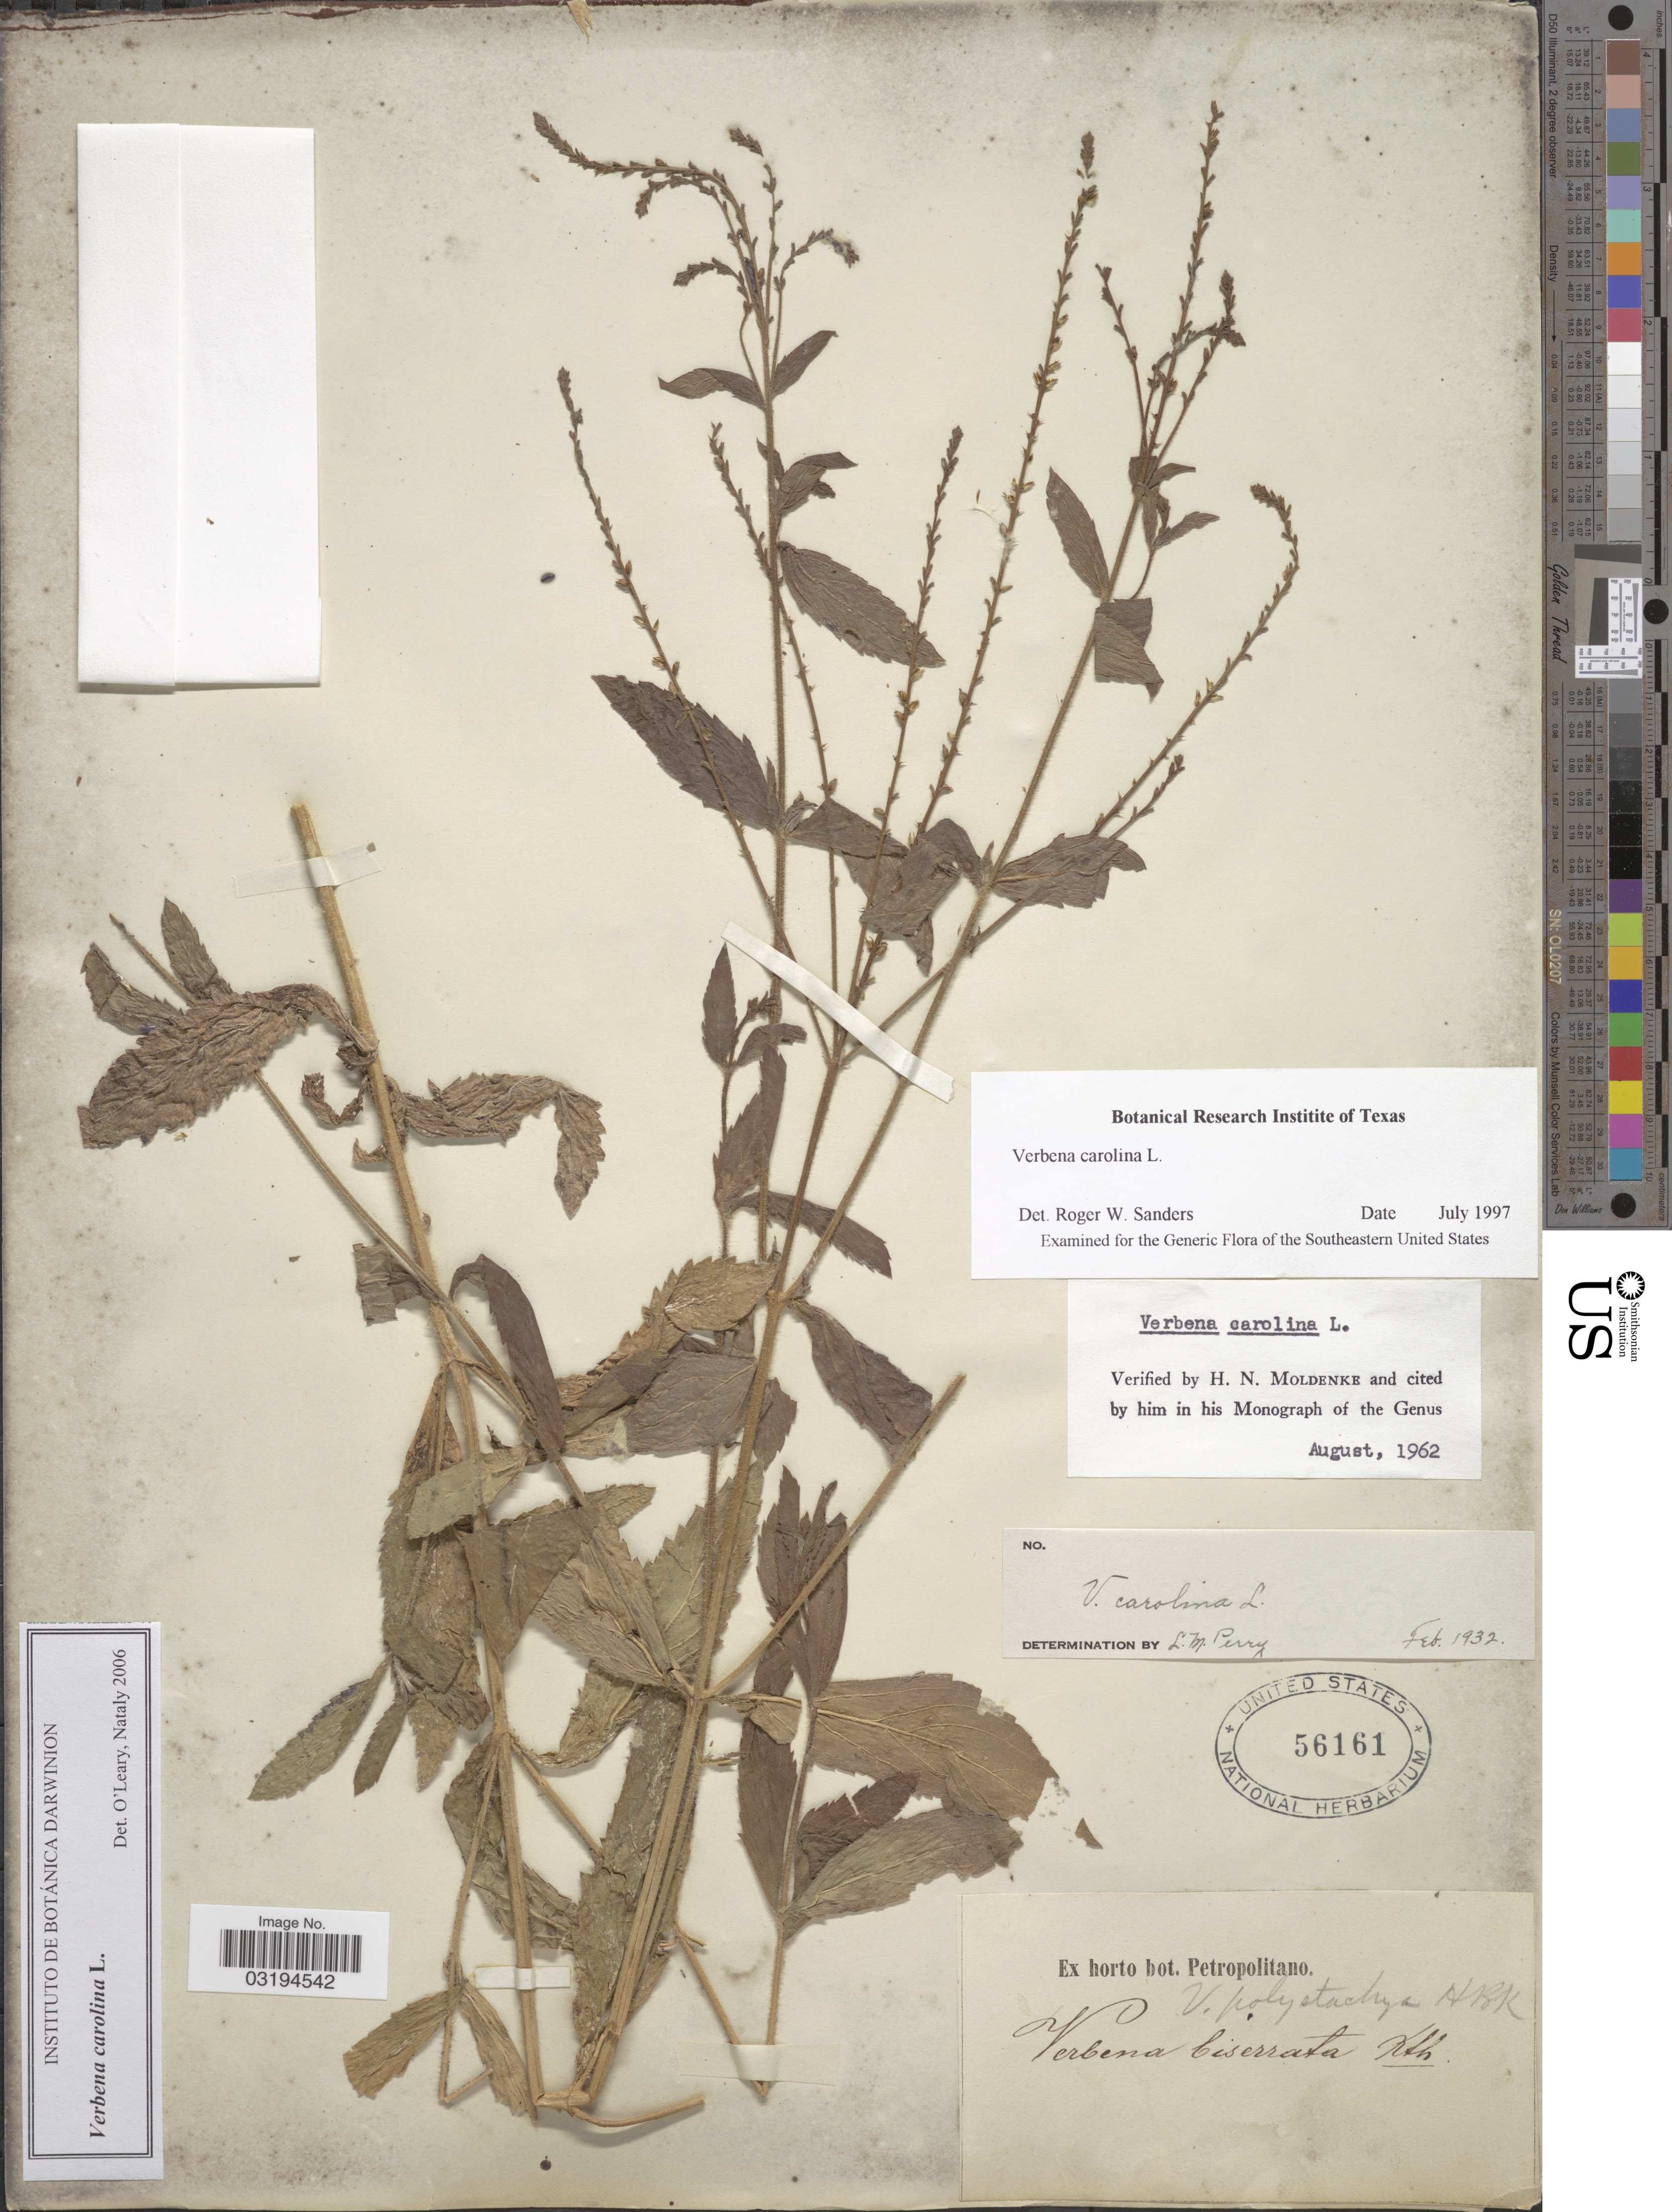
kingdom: Plantae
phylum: Tracheophyta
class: Magnoliopsida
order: Lamiales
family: Verbenaceae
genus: Verbena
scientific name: Verbena carolina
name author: L.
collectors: ex Horto Bot. Petropolitano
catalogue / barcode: US 56161